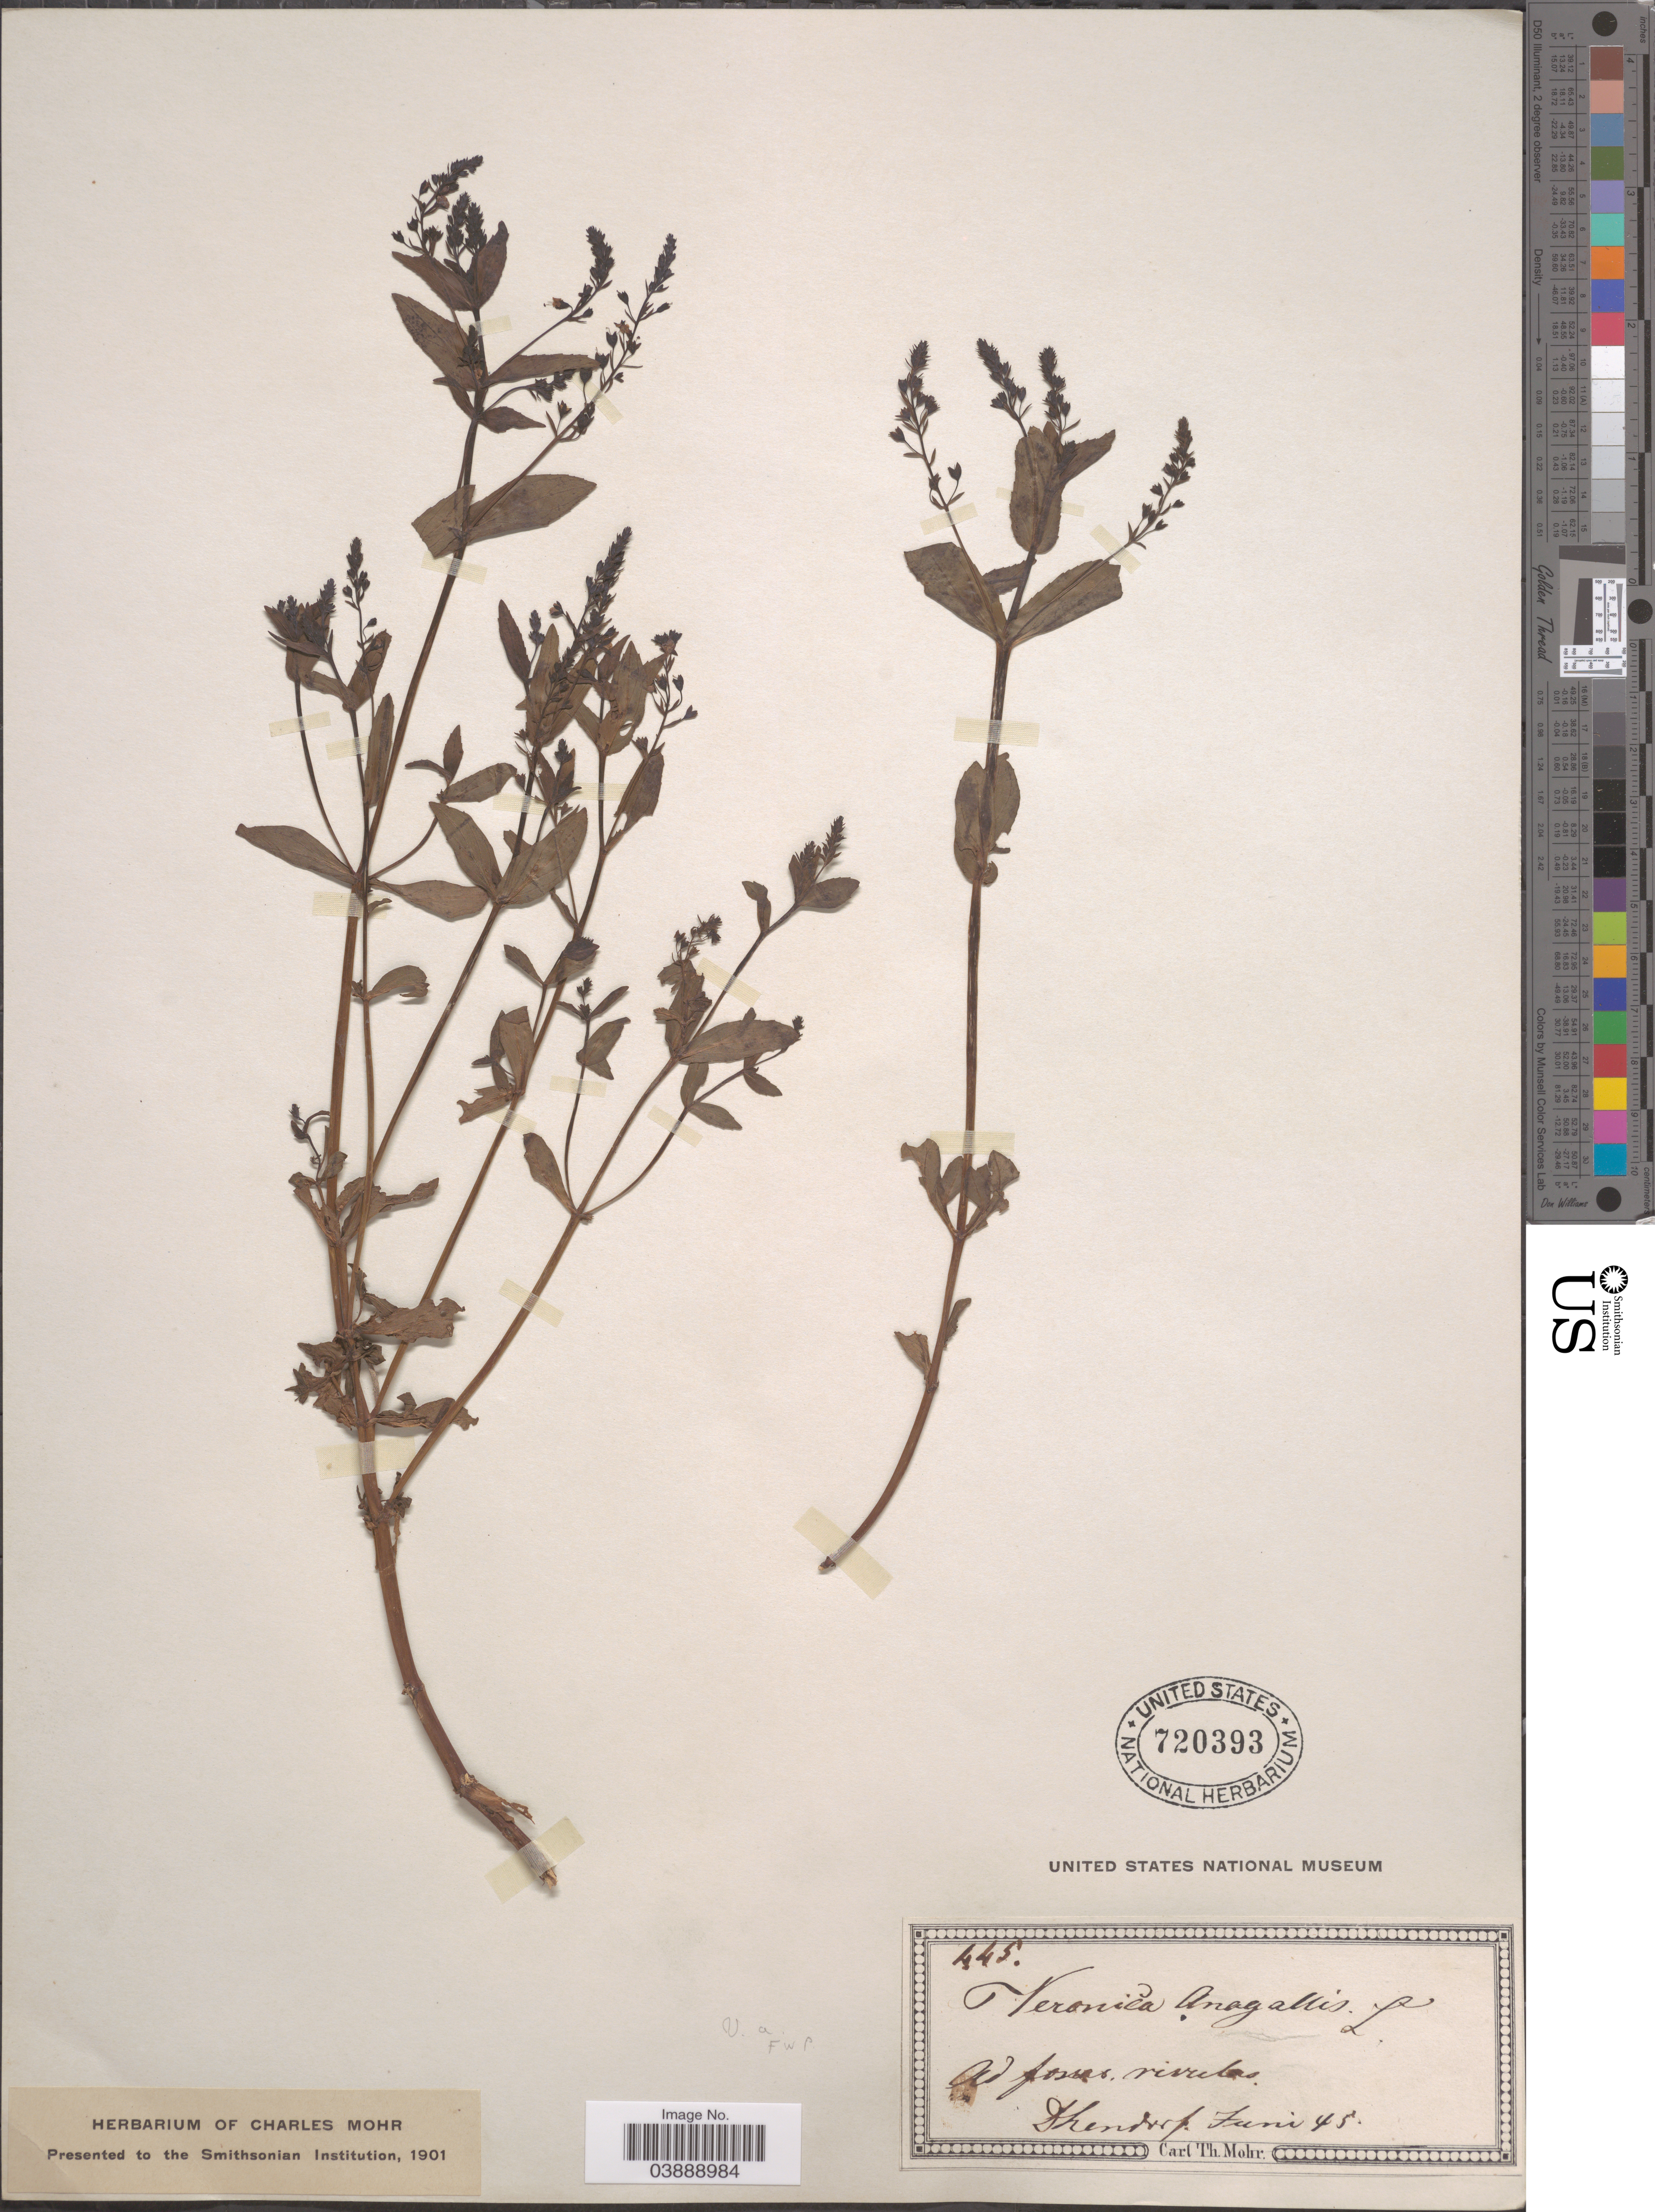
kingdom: Plantae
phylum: Tracheophyta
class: Magnoliopsida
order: Lamiales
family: Plantaginaceae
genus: Veronica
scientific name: Veronica anagallis-aquatica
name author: L.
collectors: Dhendorf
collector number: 445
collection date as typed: Transcribed d/m/y: /6/45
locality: Ad fossas rivulas.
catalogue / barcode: US 720393